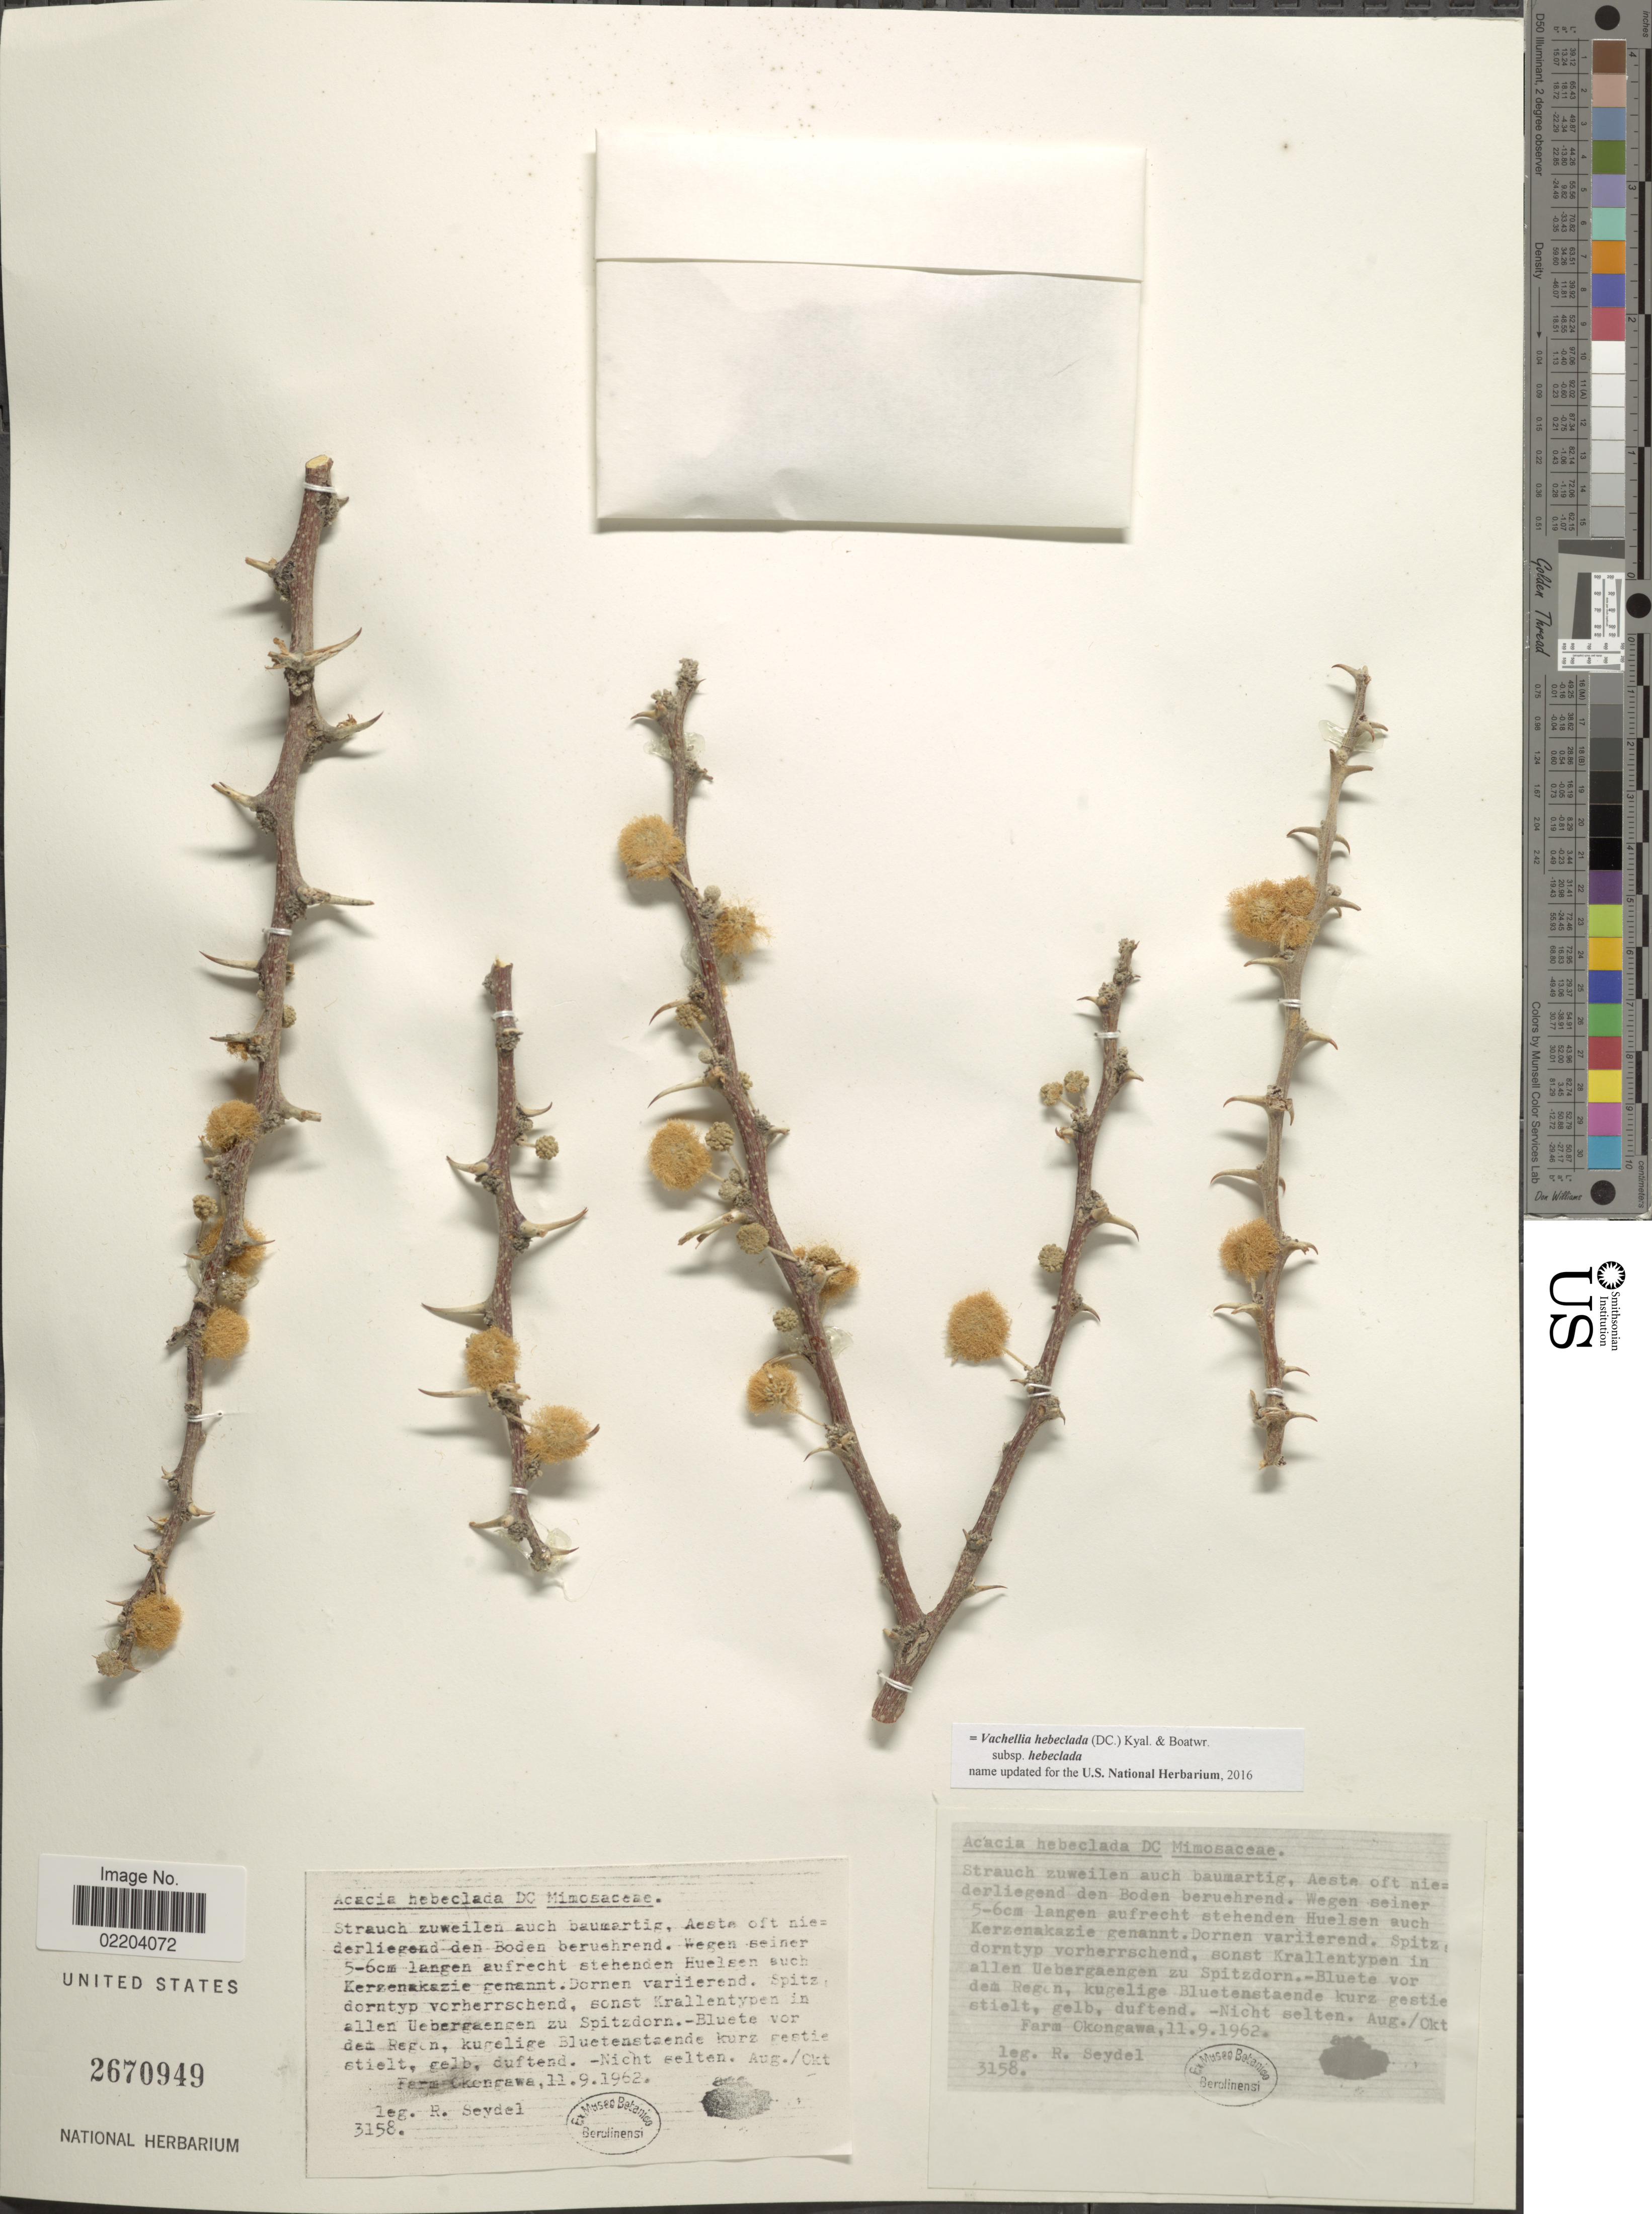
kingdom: Plantae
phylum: Tracheophyta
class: Magnoliopsida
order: Fabales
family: Fabaceae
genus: Vachellia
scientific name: Vachellia hebeclada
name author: (DC.) Kyal. & Boatwr.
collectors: R. Seydel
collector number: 3158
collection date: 1962-09-11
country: Namibia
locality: Nicht selten [not rare], Farm Okongawa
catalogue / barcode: US 2670949